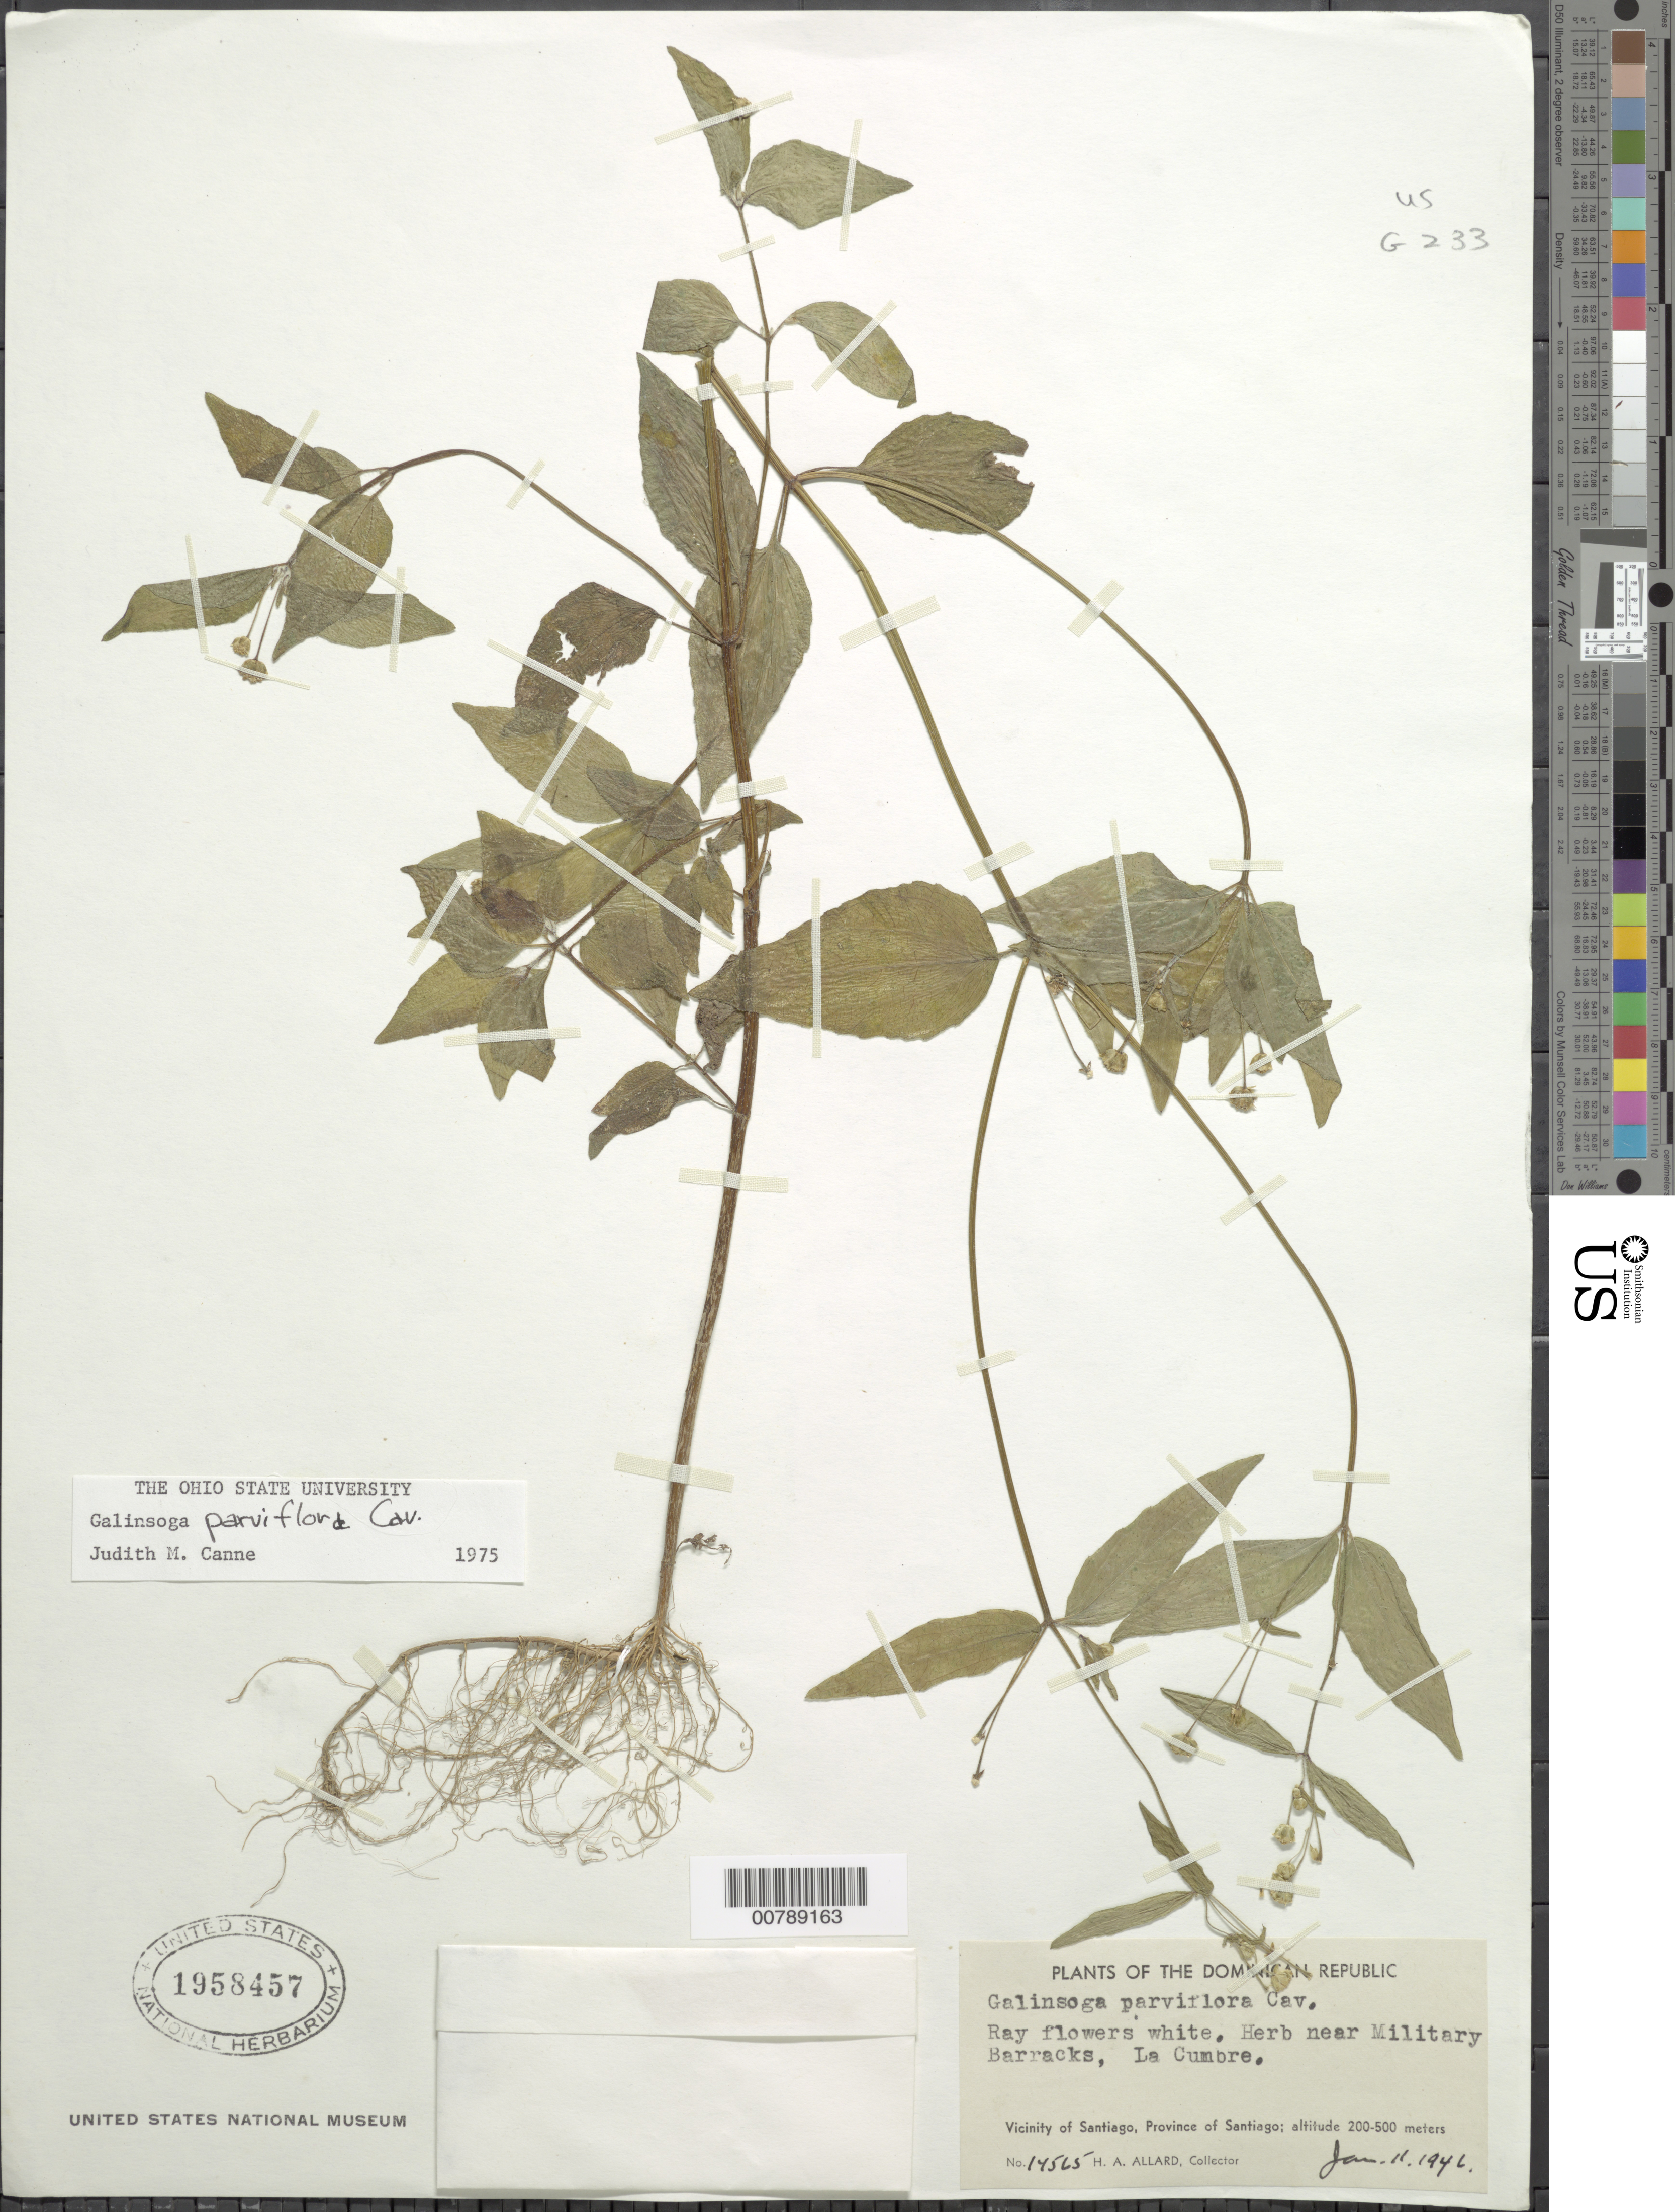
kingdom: Plantae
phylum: Tracheophyta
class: Magnoliopsida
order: Asterales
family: Asteraceae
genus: Galinsoga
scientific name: Galinsoga parviflora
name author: Cav.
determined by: Canne-Hilliker, J. M.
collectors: H. A. Allard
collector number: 14565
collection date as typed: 11 Jan 1946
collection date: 1946-01-11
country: Dominican Republic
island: Hispaniola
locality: Near Military Barracks, La Cumbre. Vicinity of Santiago, Province of Santiago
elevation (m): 200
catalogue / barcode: US 1958457